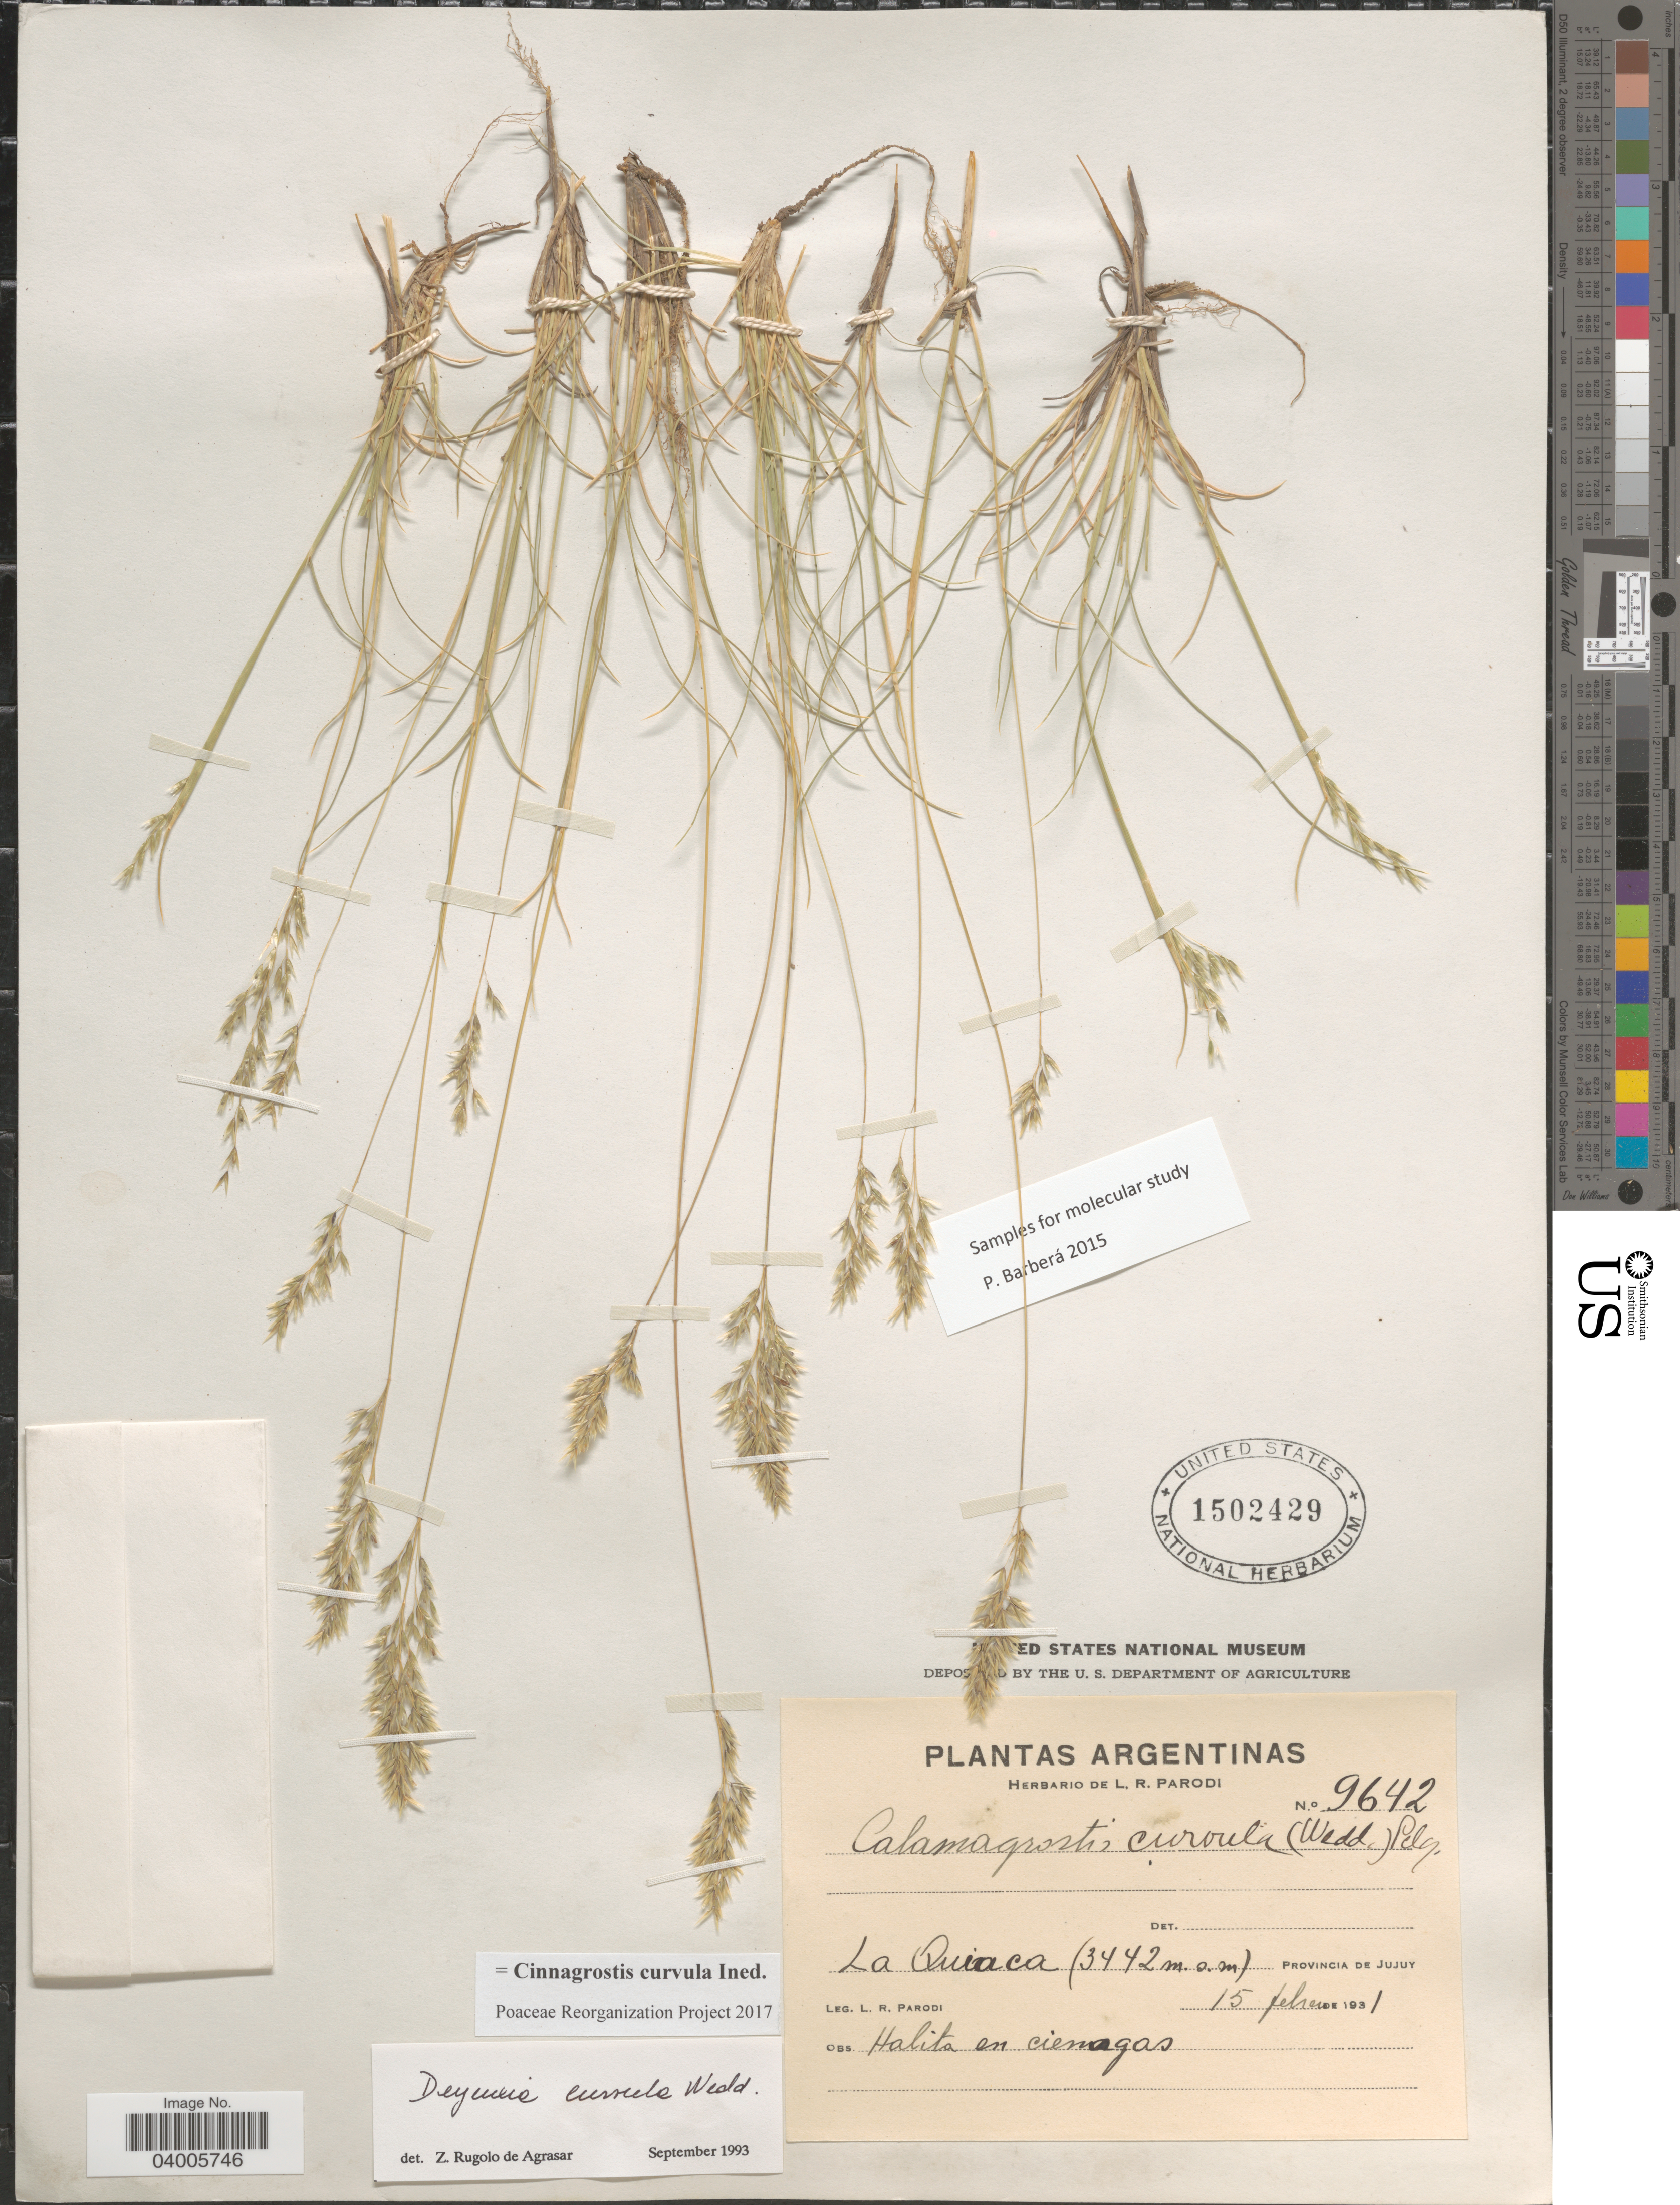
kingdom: Plantae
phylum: Tracheophyta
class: Liliopsida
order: Poales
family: Poaceae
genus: Cinnagrostis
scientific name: Cinnagrostis curvula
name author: (Wedd.) P.M. Peterson et al.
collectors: L. R. Parodi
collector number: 9642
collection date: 1931-02-15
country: Argentina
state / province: Jujuy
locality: La Quiaca. En cienagas.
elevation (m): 3442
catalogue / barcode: US 1502429